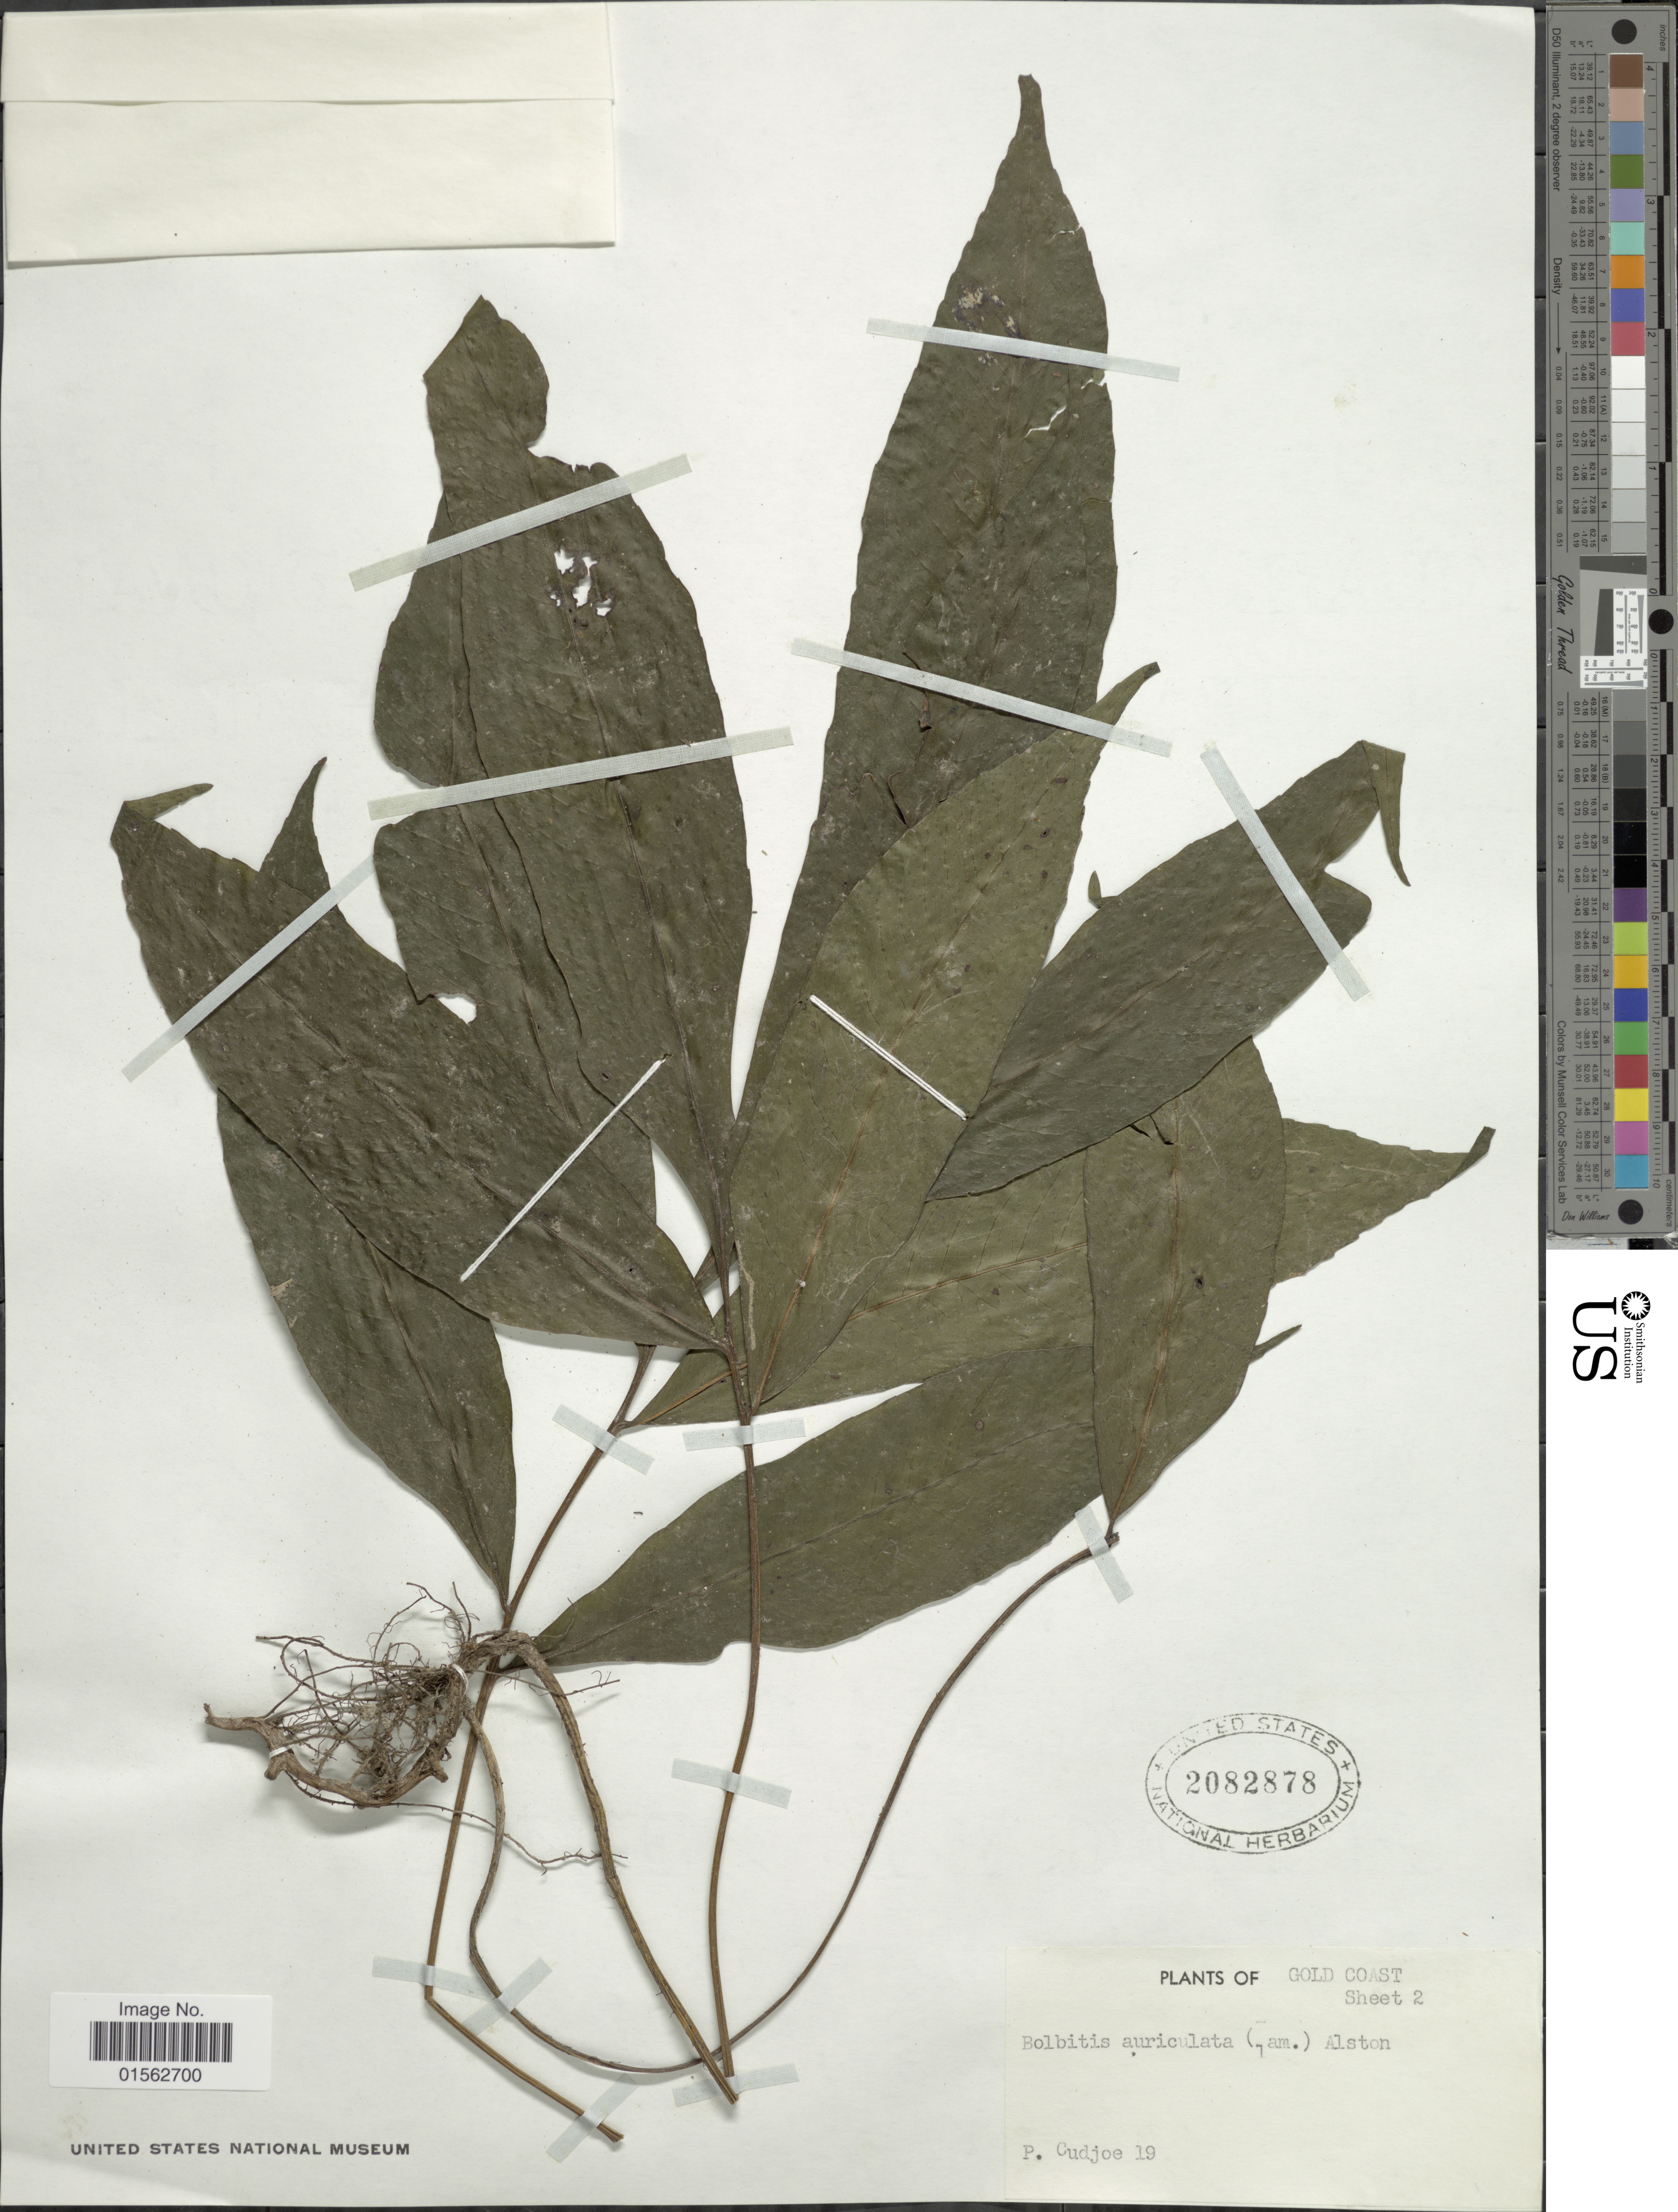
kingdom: Plantae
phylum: Tracheophyta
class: Polypodiopsida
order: Polypodiales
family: Dryopteridaceae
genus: Bolbitis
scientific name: Bolbitis auriculata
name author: (Lam.) Alston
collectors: P. Cudjoe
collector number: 19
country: Ghana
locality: Gold Coast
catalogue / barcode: US 2082878